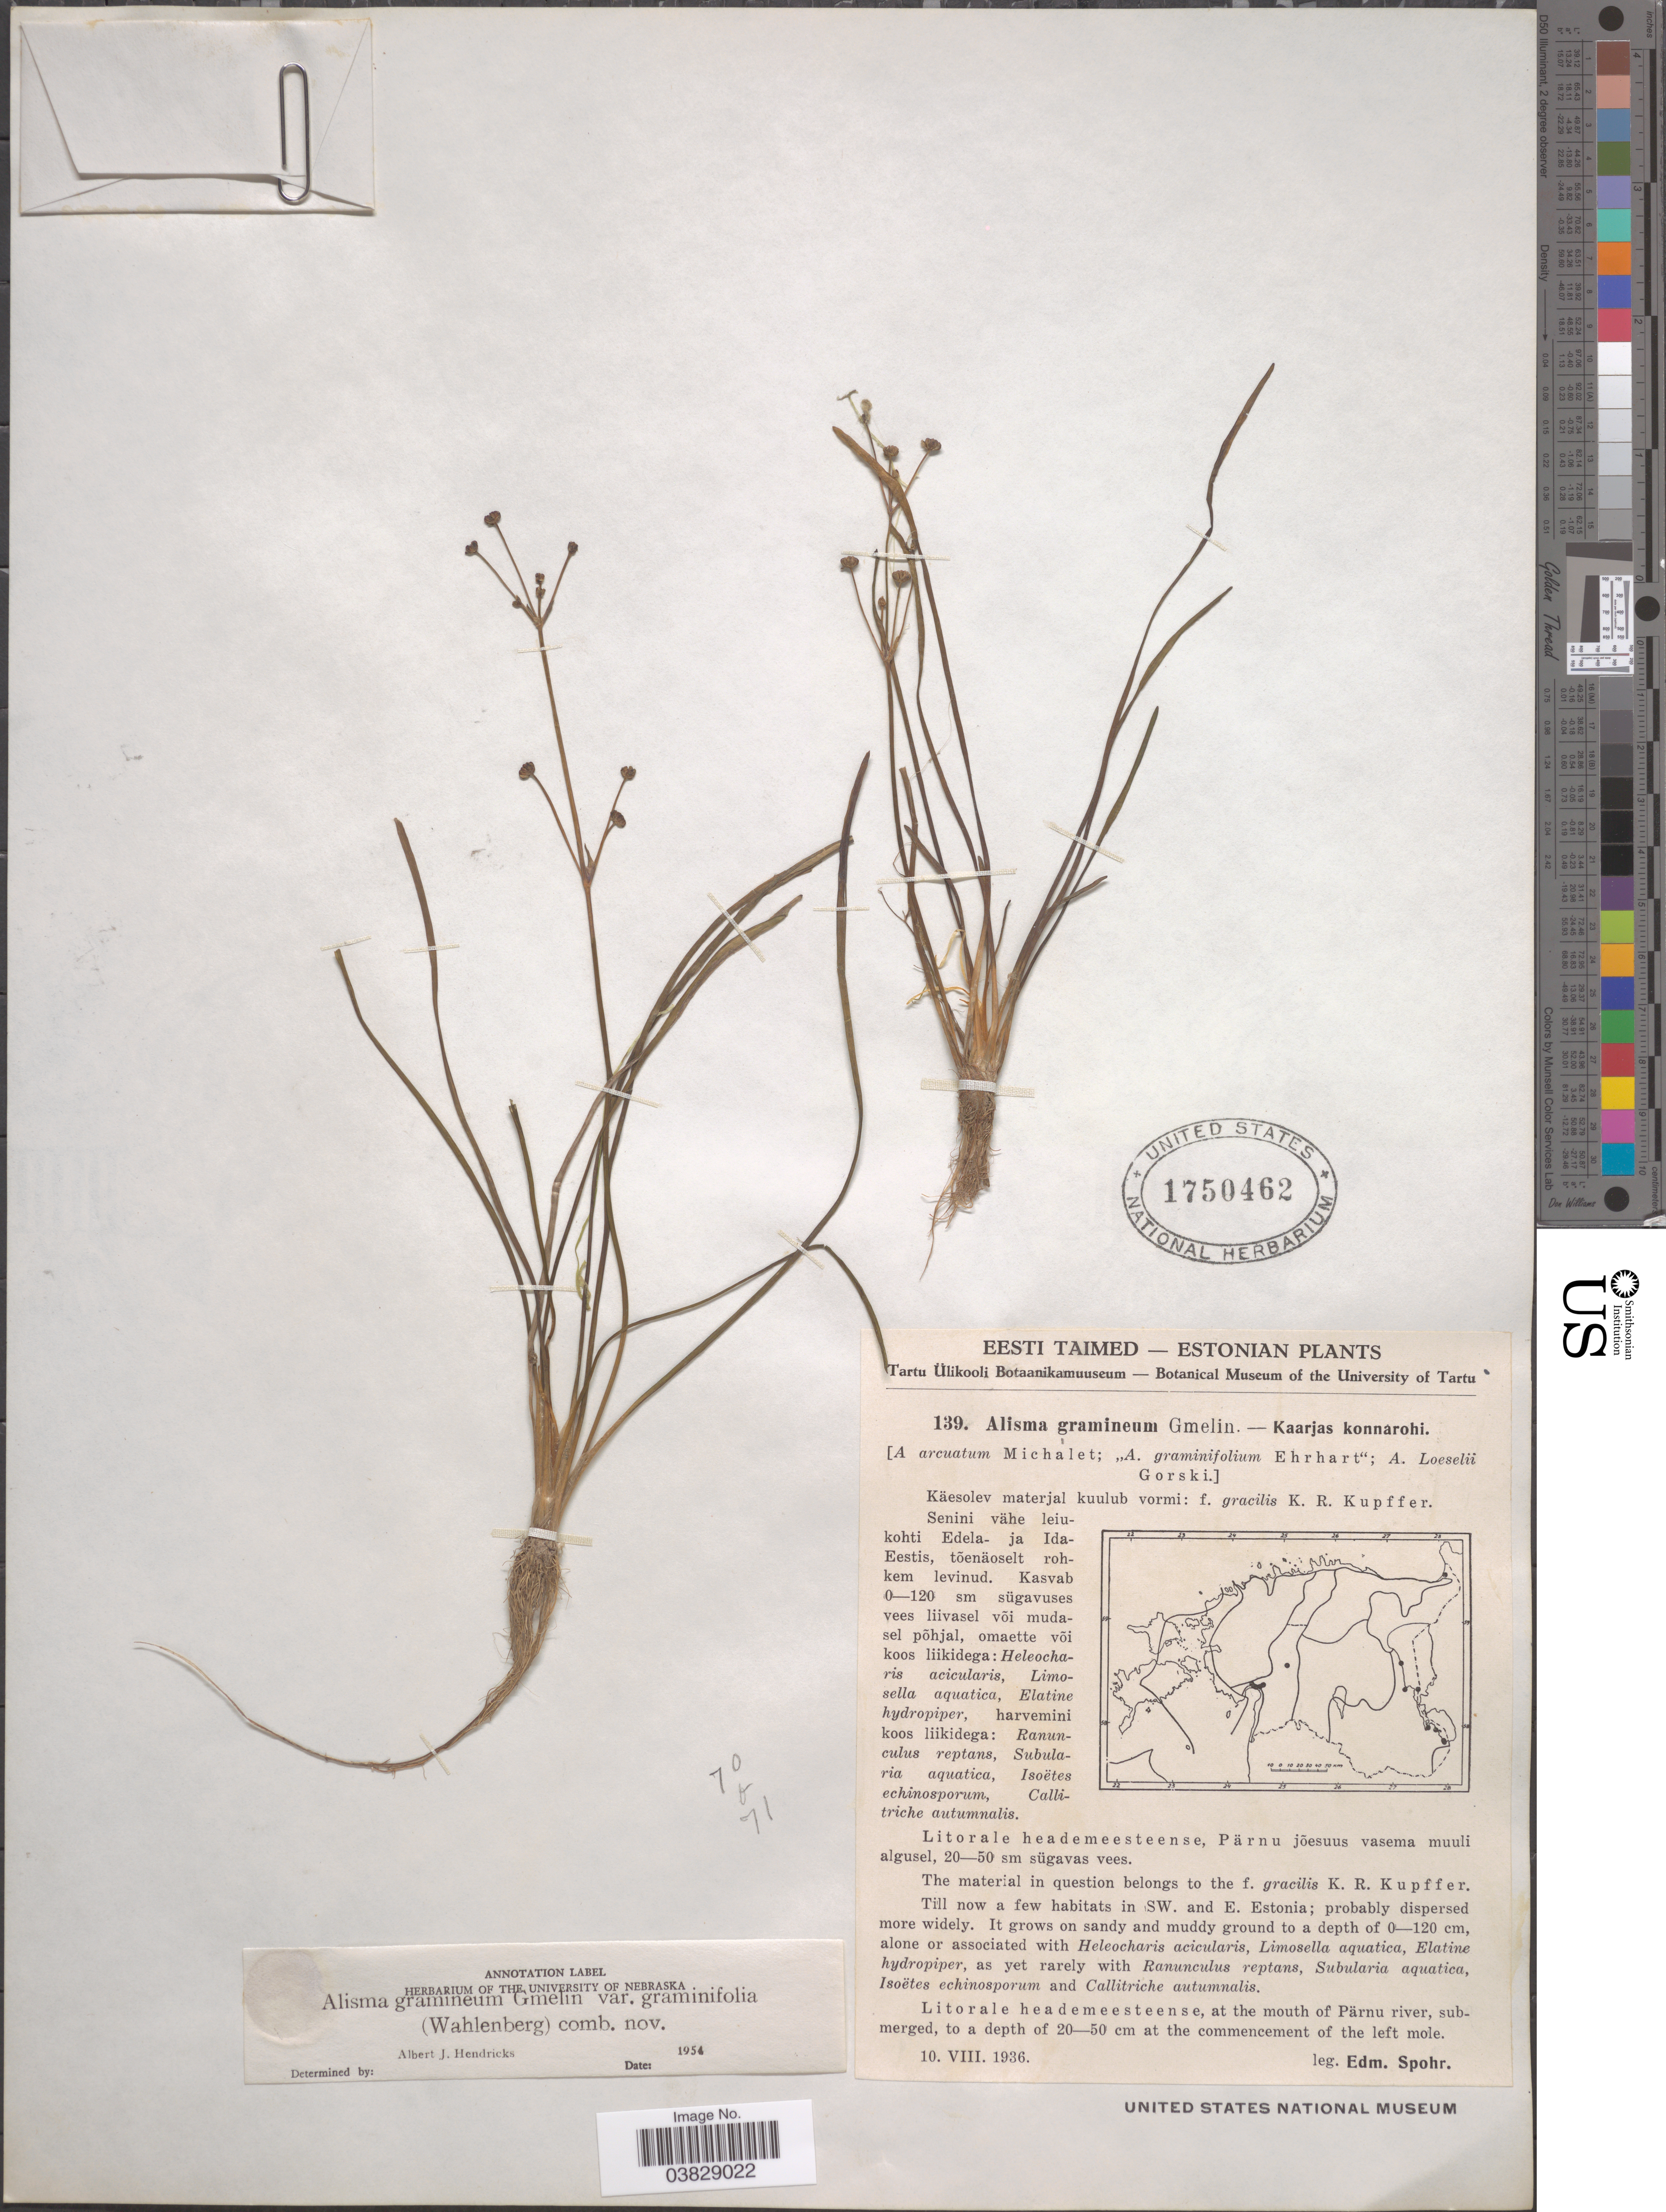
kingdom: Plantae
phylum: Tracheophyta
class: Liliopsida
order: Alismatales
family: Alismataceae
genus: Alisma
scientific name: Alisma gramineum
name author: Lej.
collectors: E. Spohr.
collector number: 139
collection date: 1936-08-10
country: Estonia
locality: SW. and E. Estonia. At the mouth of Pärnu river, submerged, at the commencement of the left mole.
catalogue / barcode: US 1750462